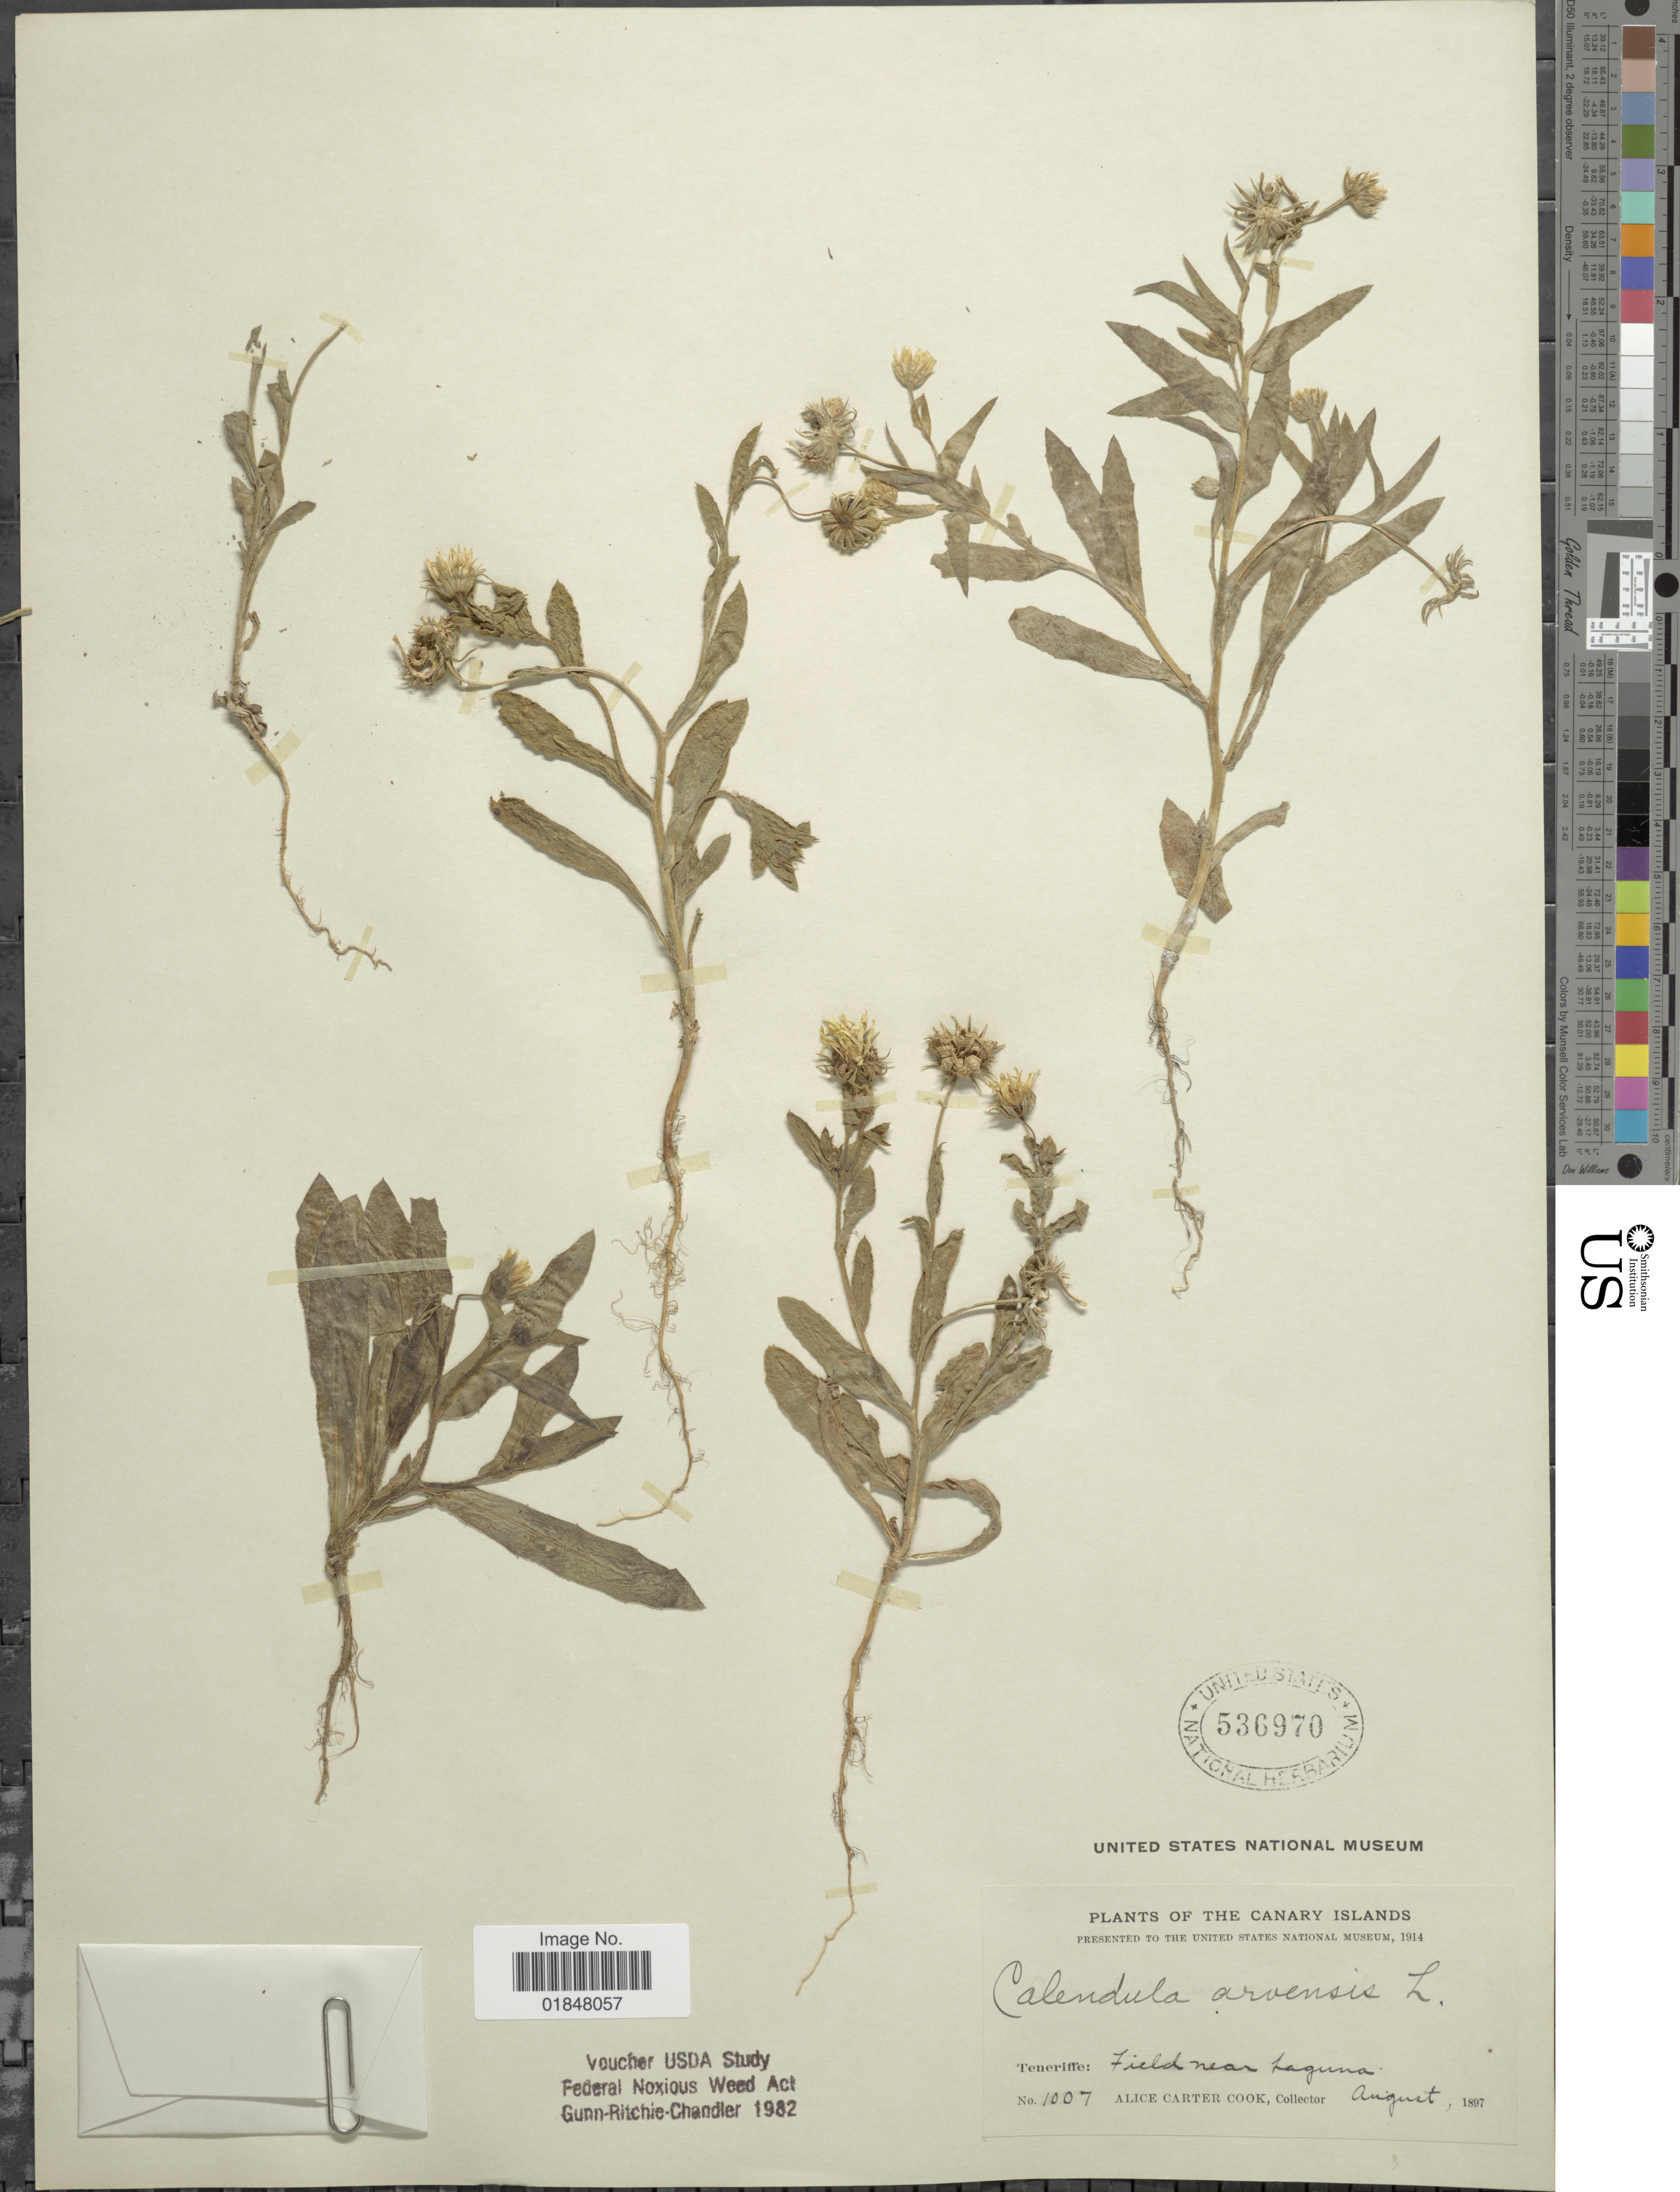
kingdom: Plantae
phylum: Tracheophyta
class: Magnoliopsida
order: Asterales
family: Asteraceae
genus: Calendula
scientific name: Calendula arvensis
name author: L.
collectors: Alice C. Cook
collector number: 1007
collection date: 1897-08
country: Spain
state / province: Canarias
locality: Teneriffe: Field near Laguna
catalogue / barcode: US 536970